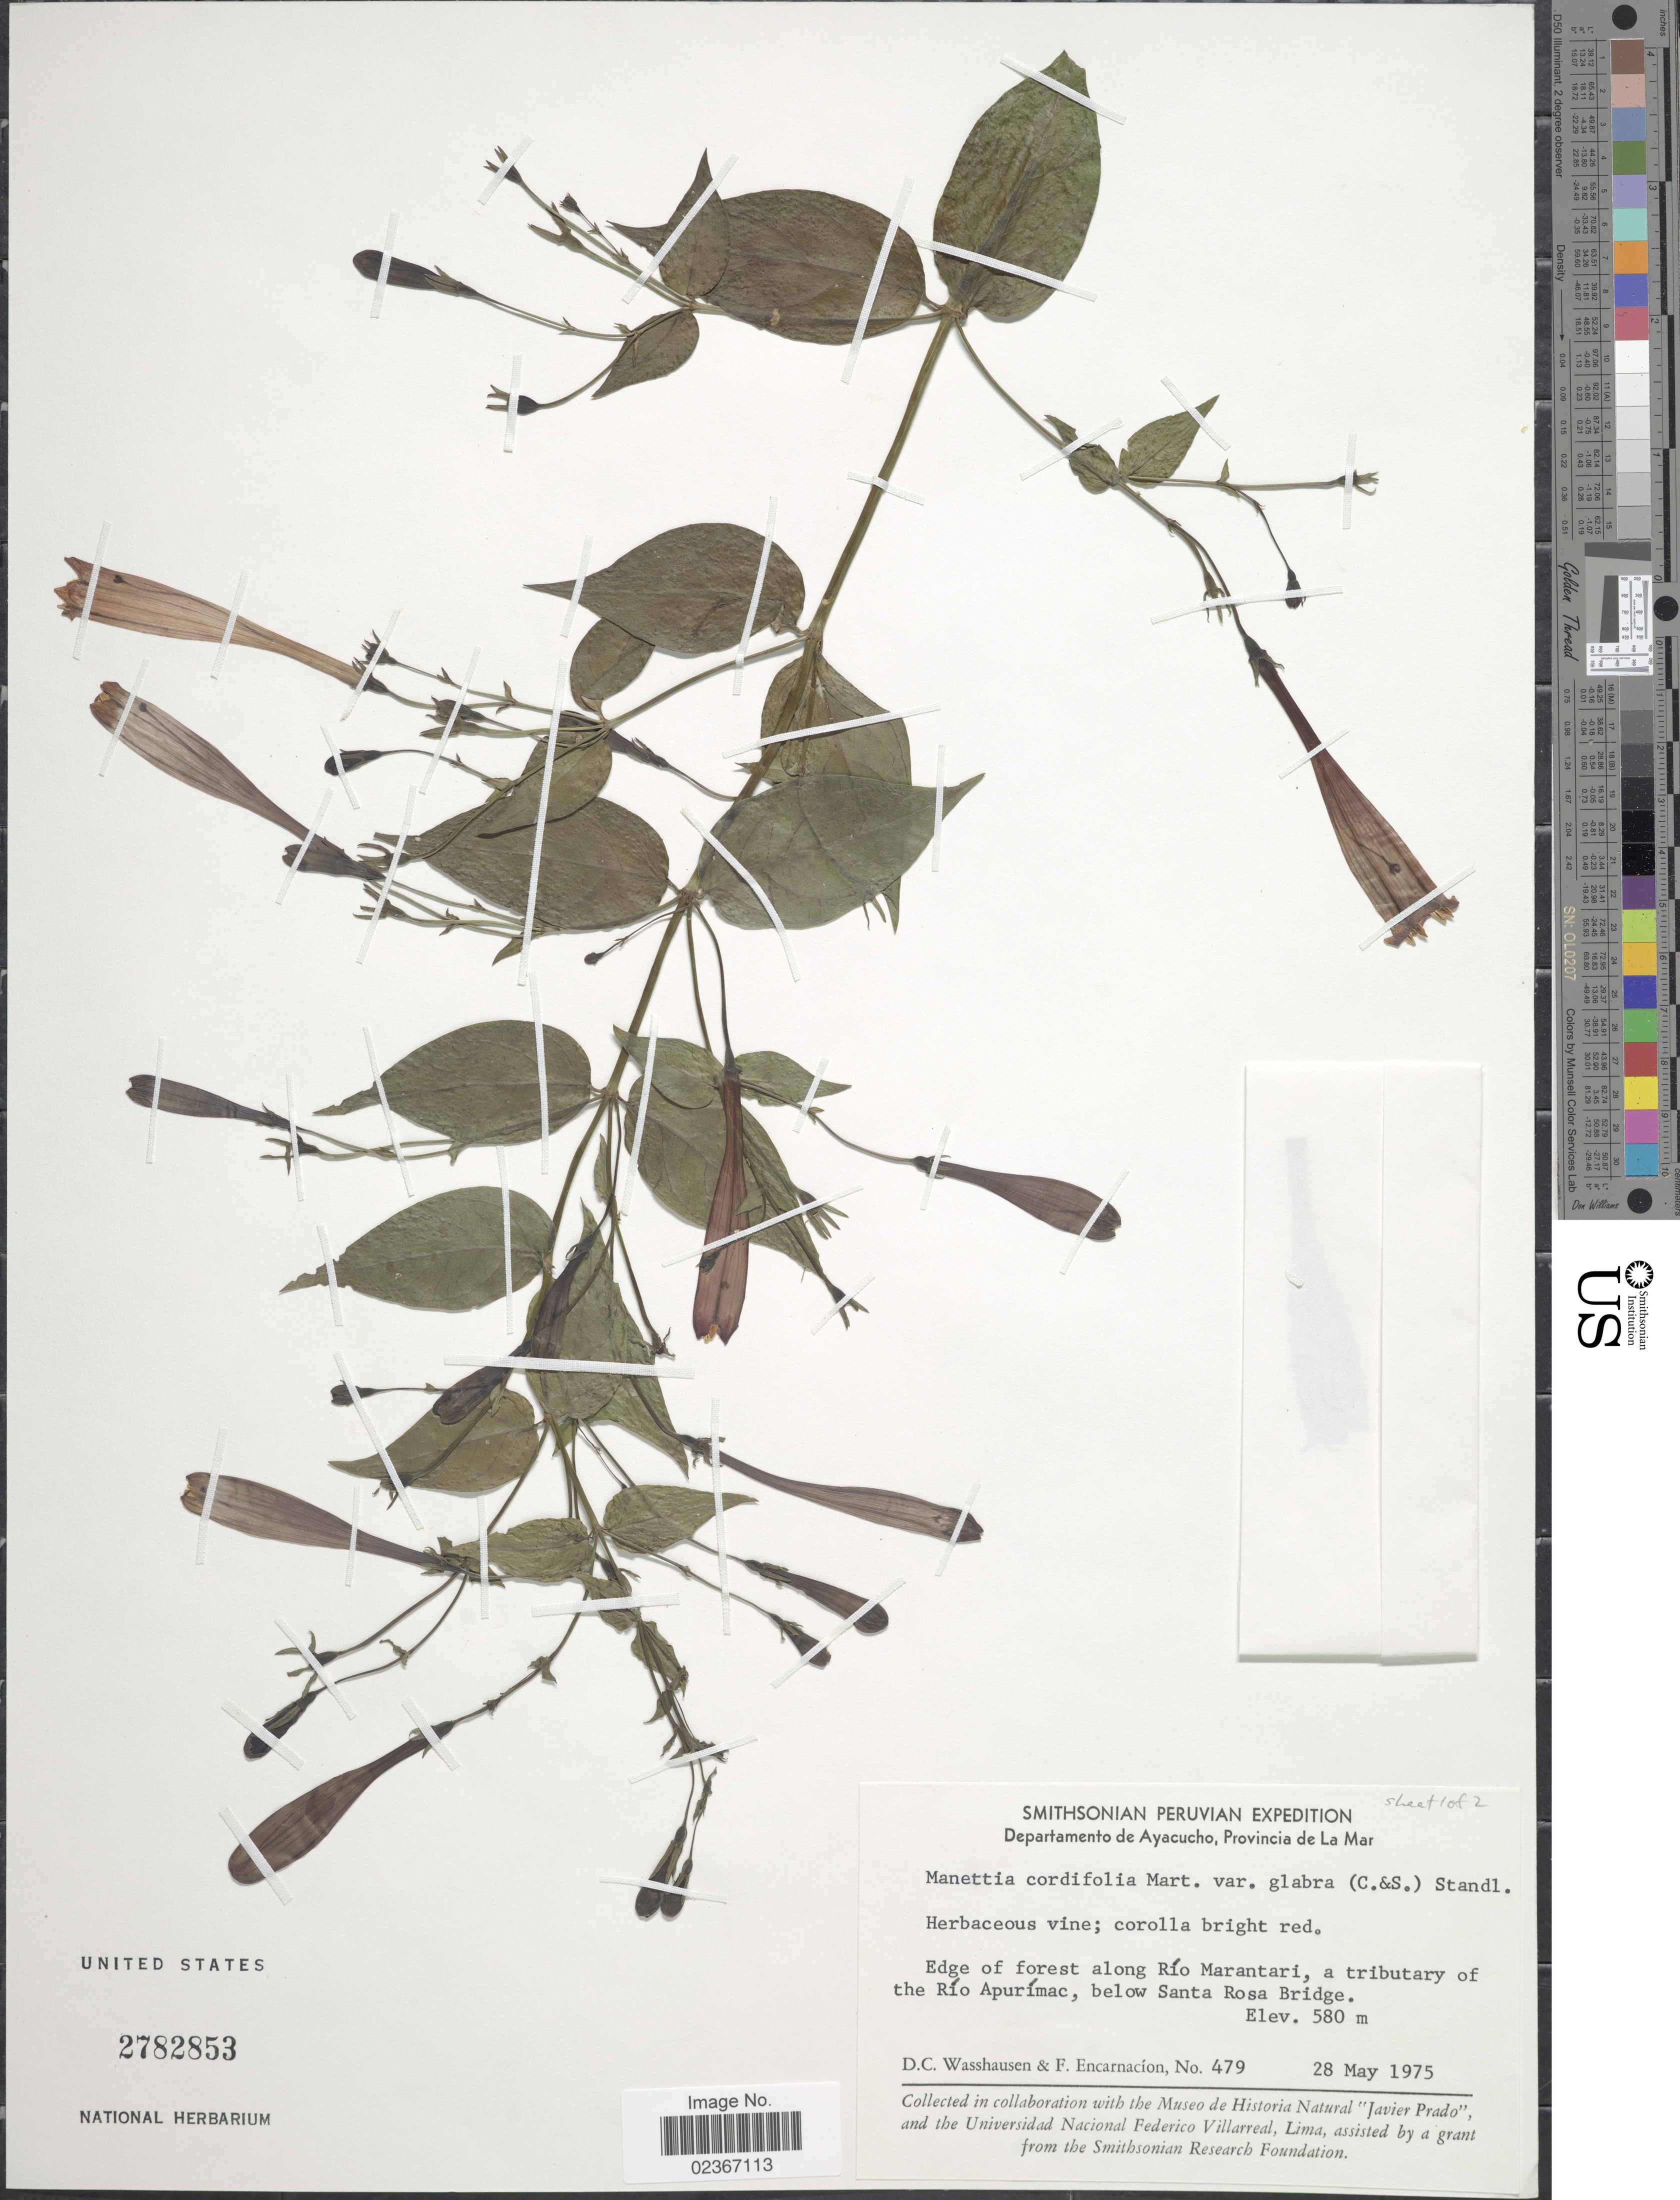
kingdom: Plantae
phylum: Tracheophyta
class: Magnoliopsida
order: Gentianales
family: Rubiaceae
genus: Manettia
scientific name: Manettia cordifolia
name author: Mart.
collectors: D. C. Wasshausen & F. Encarnación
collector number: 479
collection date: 1975-05-28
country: Peru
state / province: Ayacucho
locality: Departamento de Ayacucho, Provincia de La Mar. Edge of forest along Rio Marantari, a tributary of the Rio Apurimac, below Santa Rosa Bridge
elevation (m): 580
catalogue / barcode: US 2782853